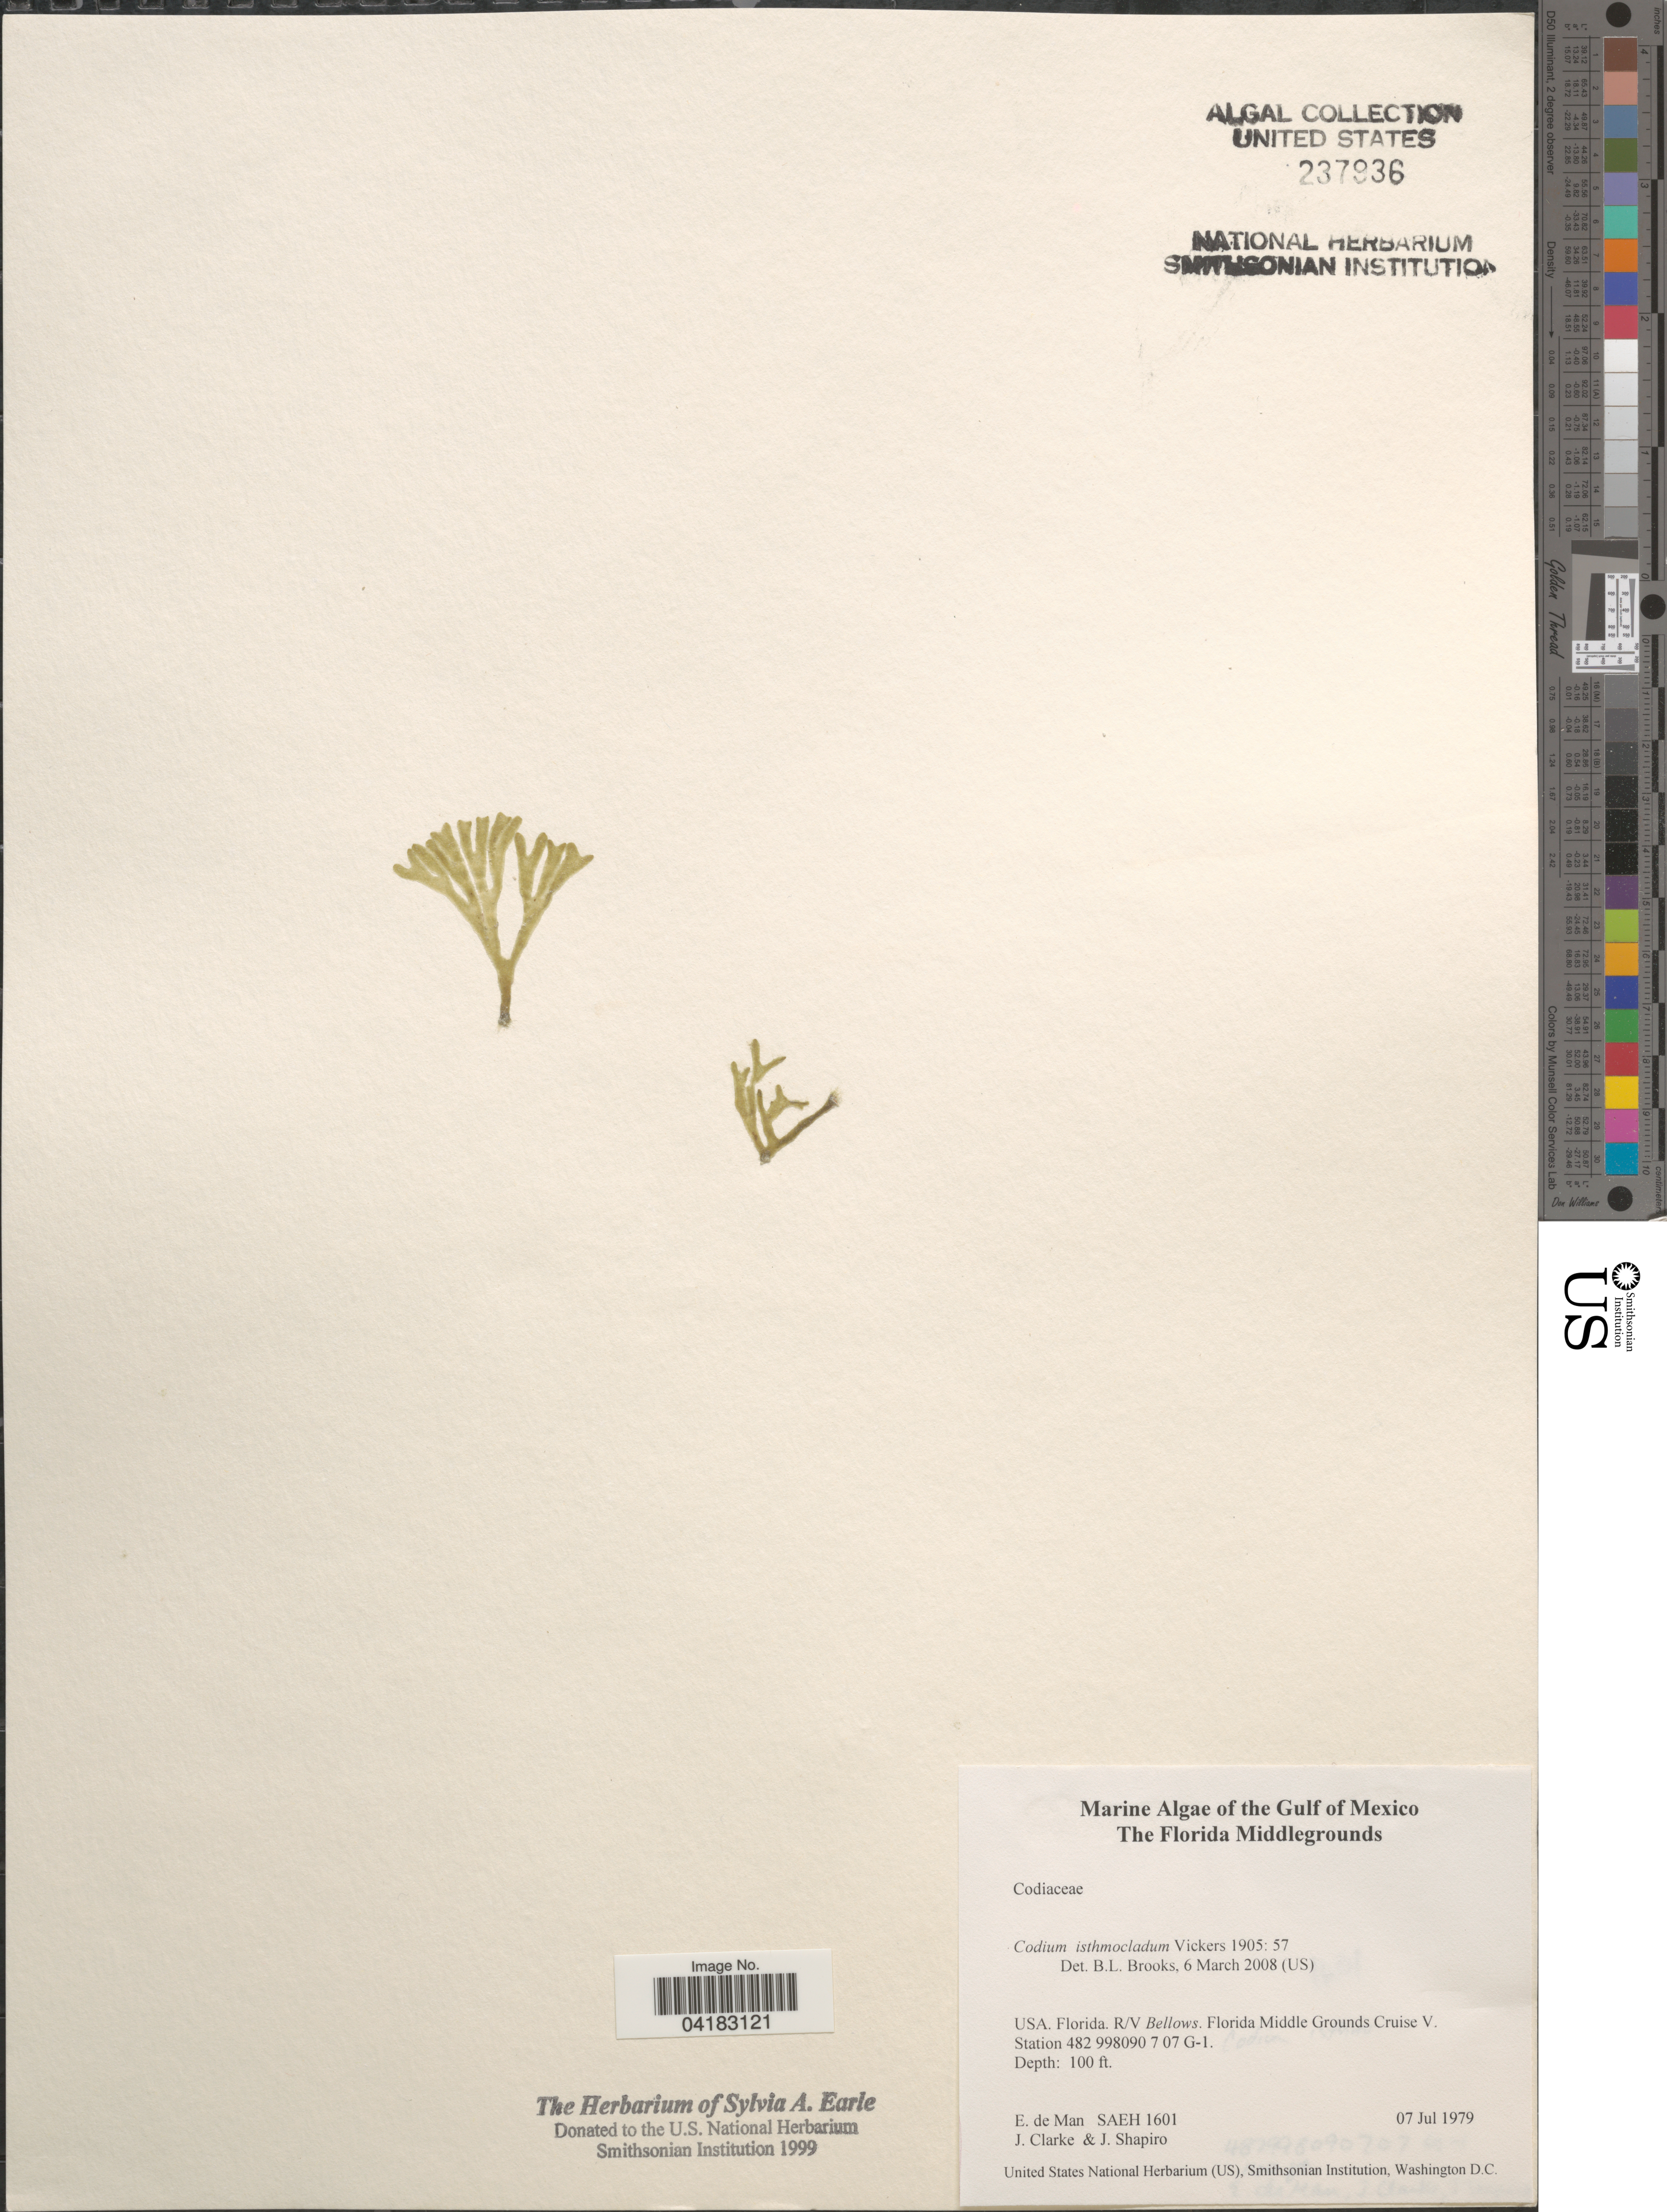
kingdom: Plantae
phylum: Chlorophyta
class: Ulvophyceae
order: Bryopsidales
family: Codiaceae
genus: Codium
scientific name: Codium isthmocladum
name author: Vickers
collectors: E. de Man, J. Clarke & J. Shapiro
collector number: SAEH1601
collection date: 1979-07-07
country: United States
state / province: Florida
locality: Gulf of Mexico. R/V Bellows. Florida Middle Grounds Cruise V. Station 482 998090 7 07 G-1.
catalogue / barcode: US 237936